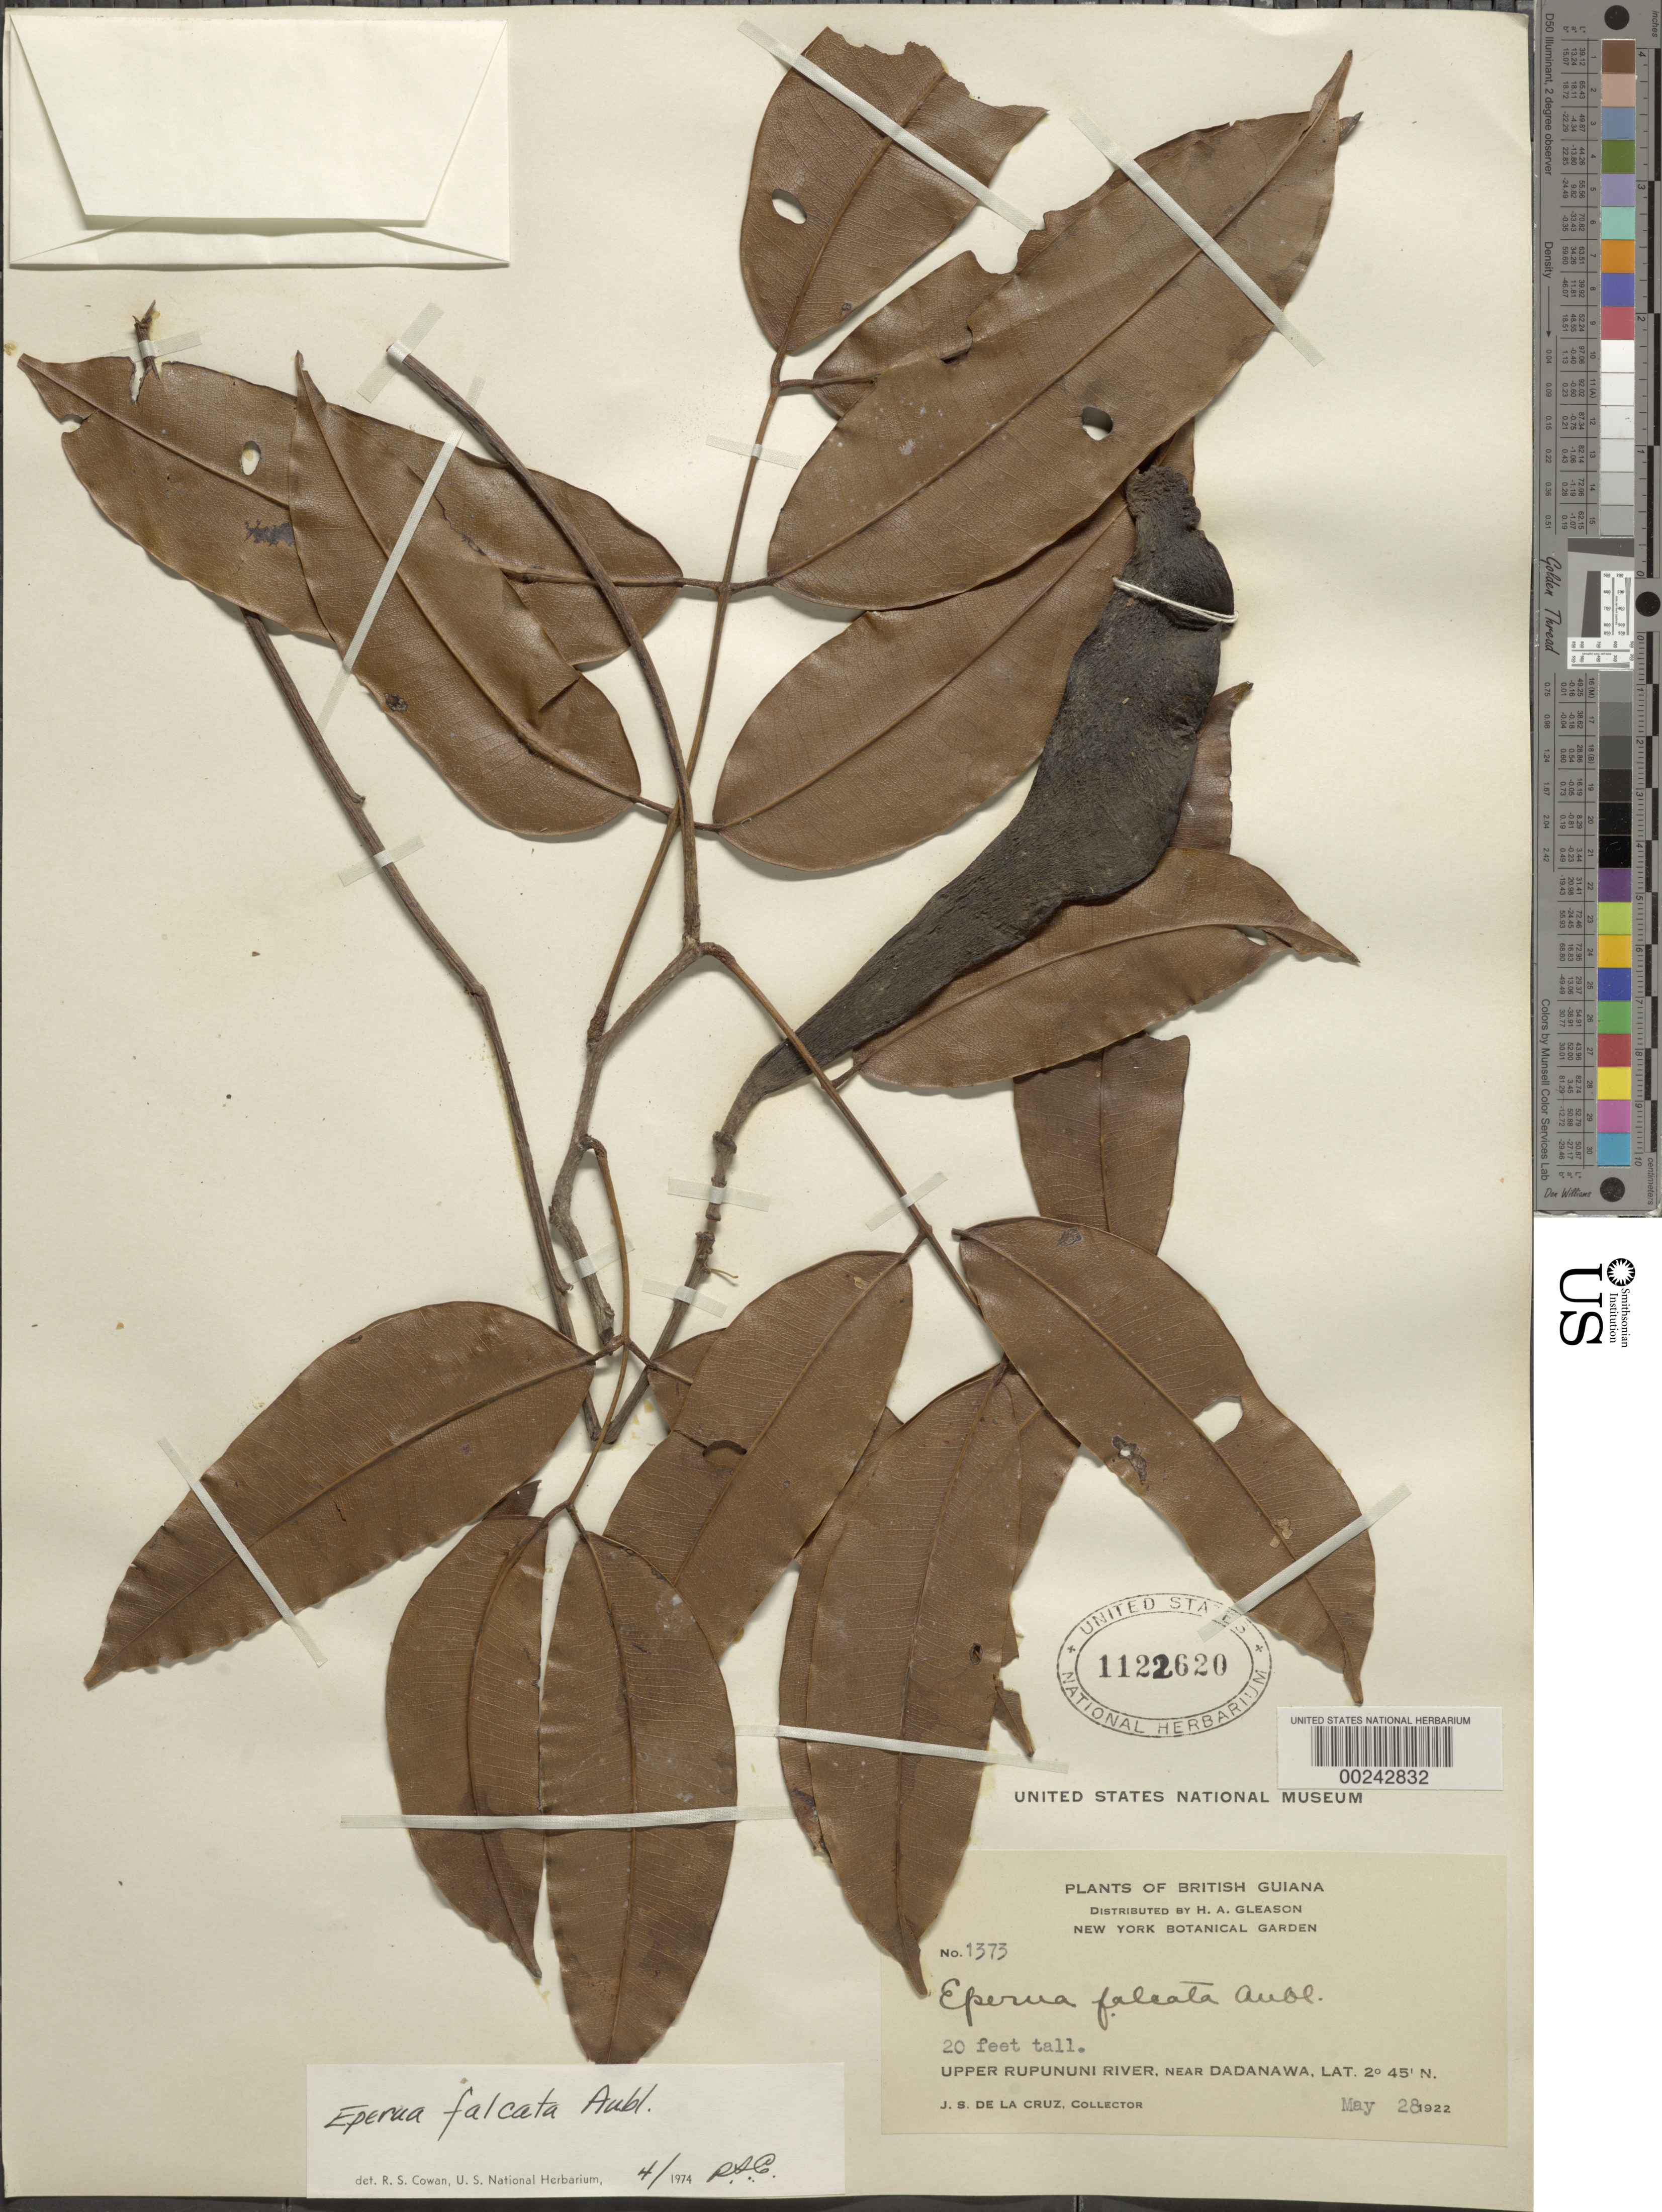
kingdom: Plantae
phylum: Tracheophyta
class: Magnoliopsida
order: Fabales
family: Fabaceae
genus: Eperua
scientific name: Eperua falcata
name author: Aubl.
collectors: J. S. de la Cruz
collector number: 1373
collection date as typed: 28 May 1922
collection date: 1922-05-28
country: Guyana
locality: Upper rupununi river near dadanawa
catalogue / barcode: US 1122620